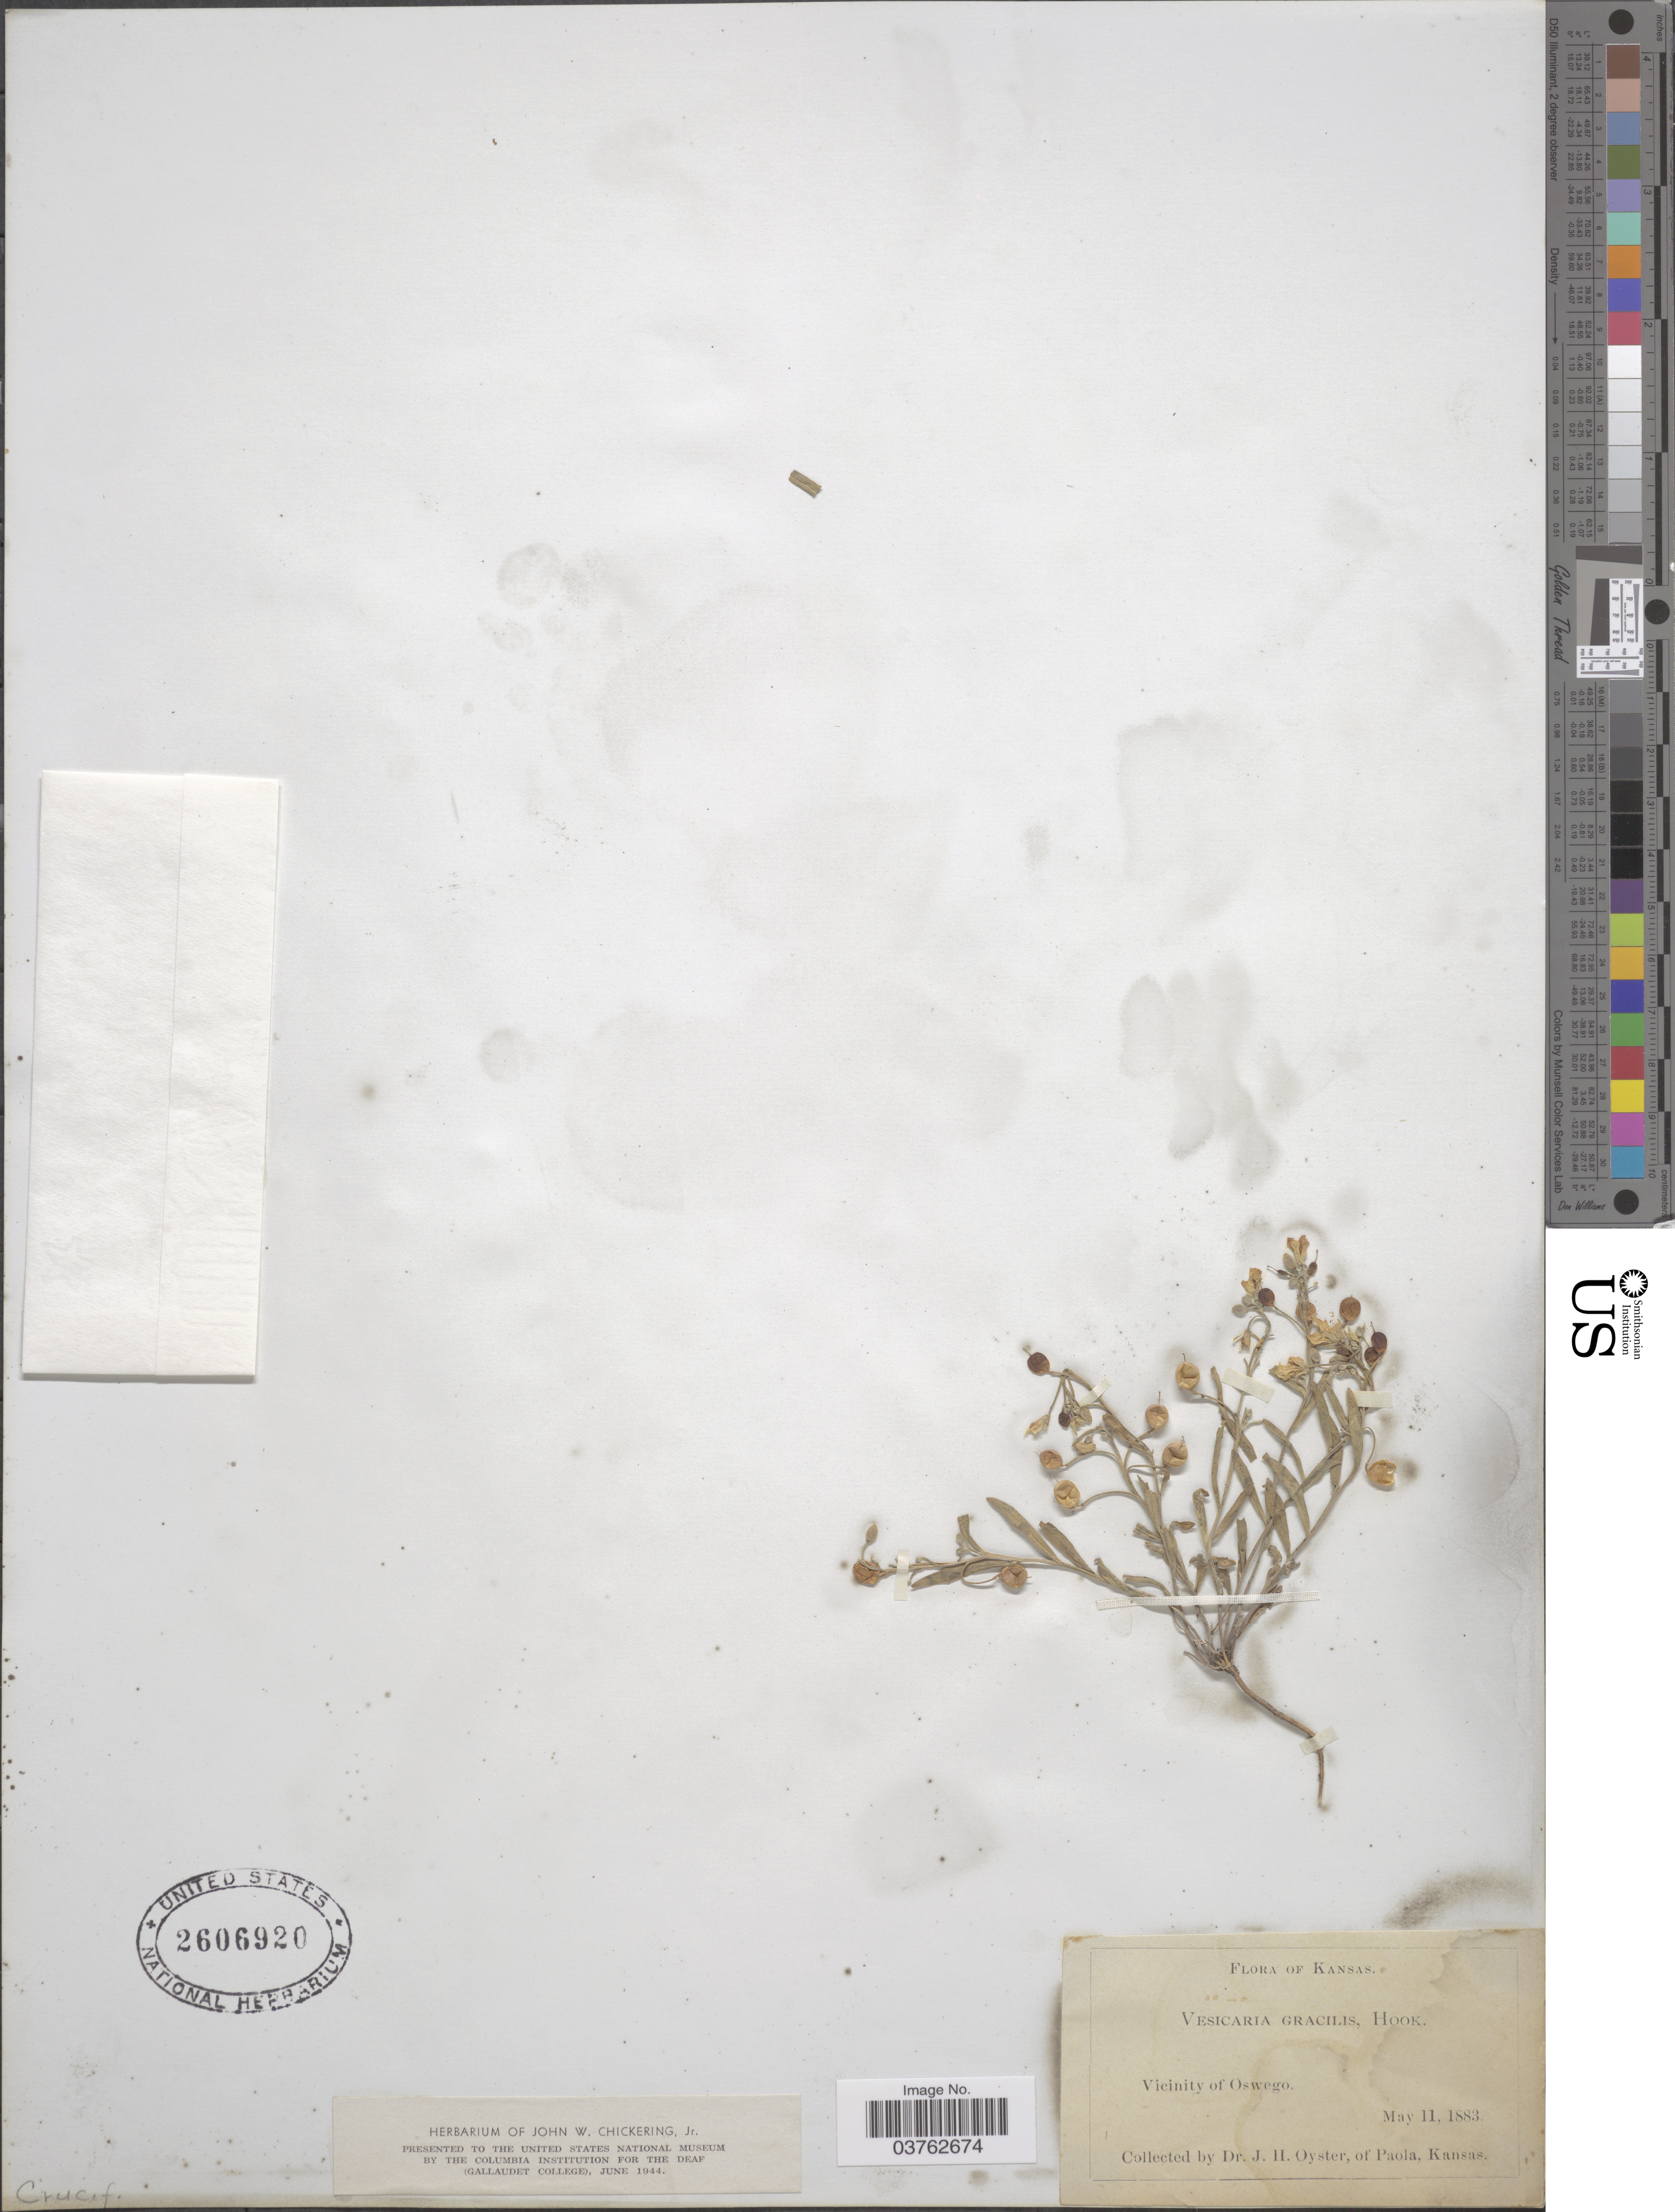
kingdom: Plantae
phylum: Tracheophyta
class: Magnoliopsida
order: Brassicales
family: Brassicaceae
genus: Physaria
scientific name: Physaria gracilis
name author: Hook.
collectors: J. H. Oyster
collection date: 1883-05-11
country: United States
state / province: Kansas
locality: Vicinity of Oswego.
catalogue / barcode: US 2606920